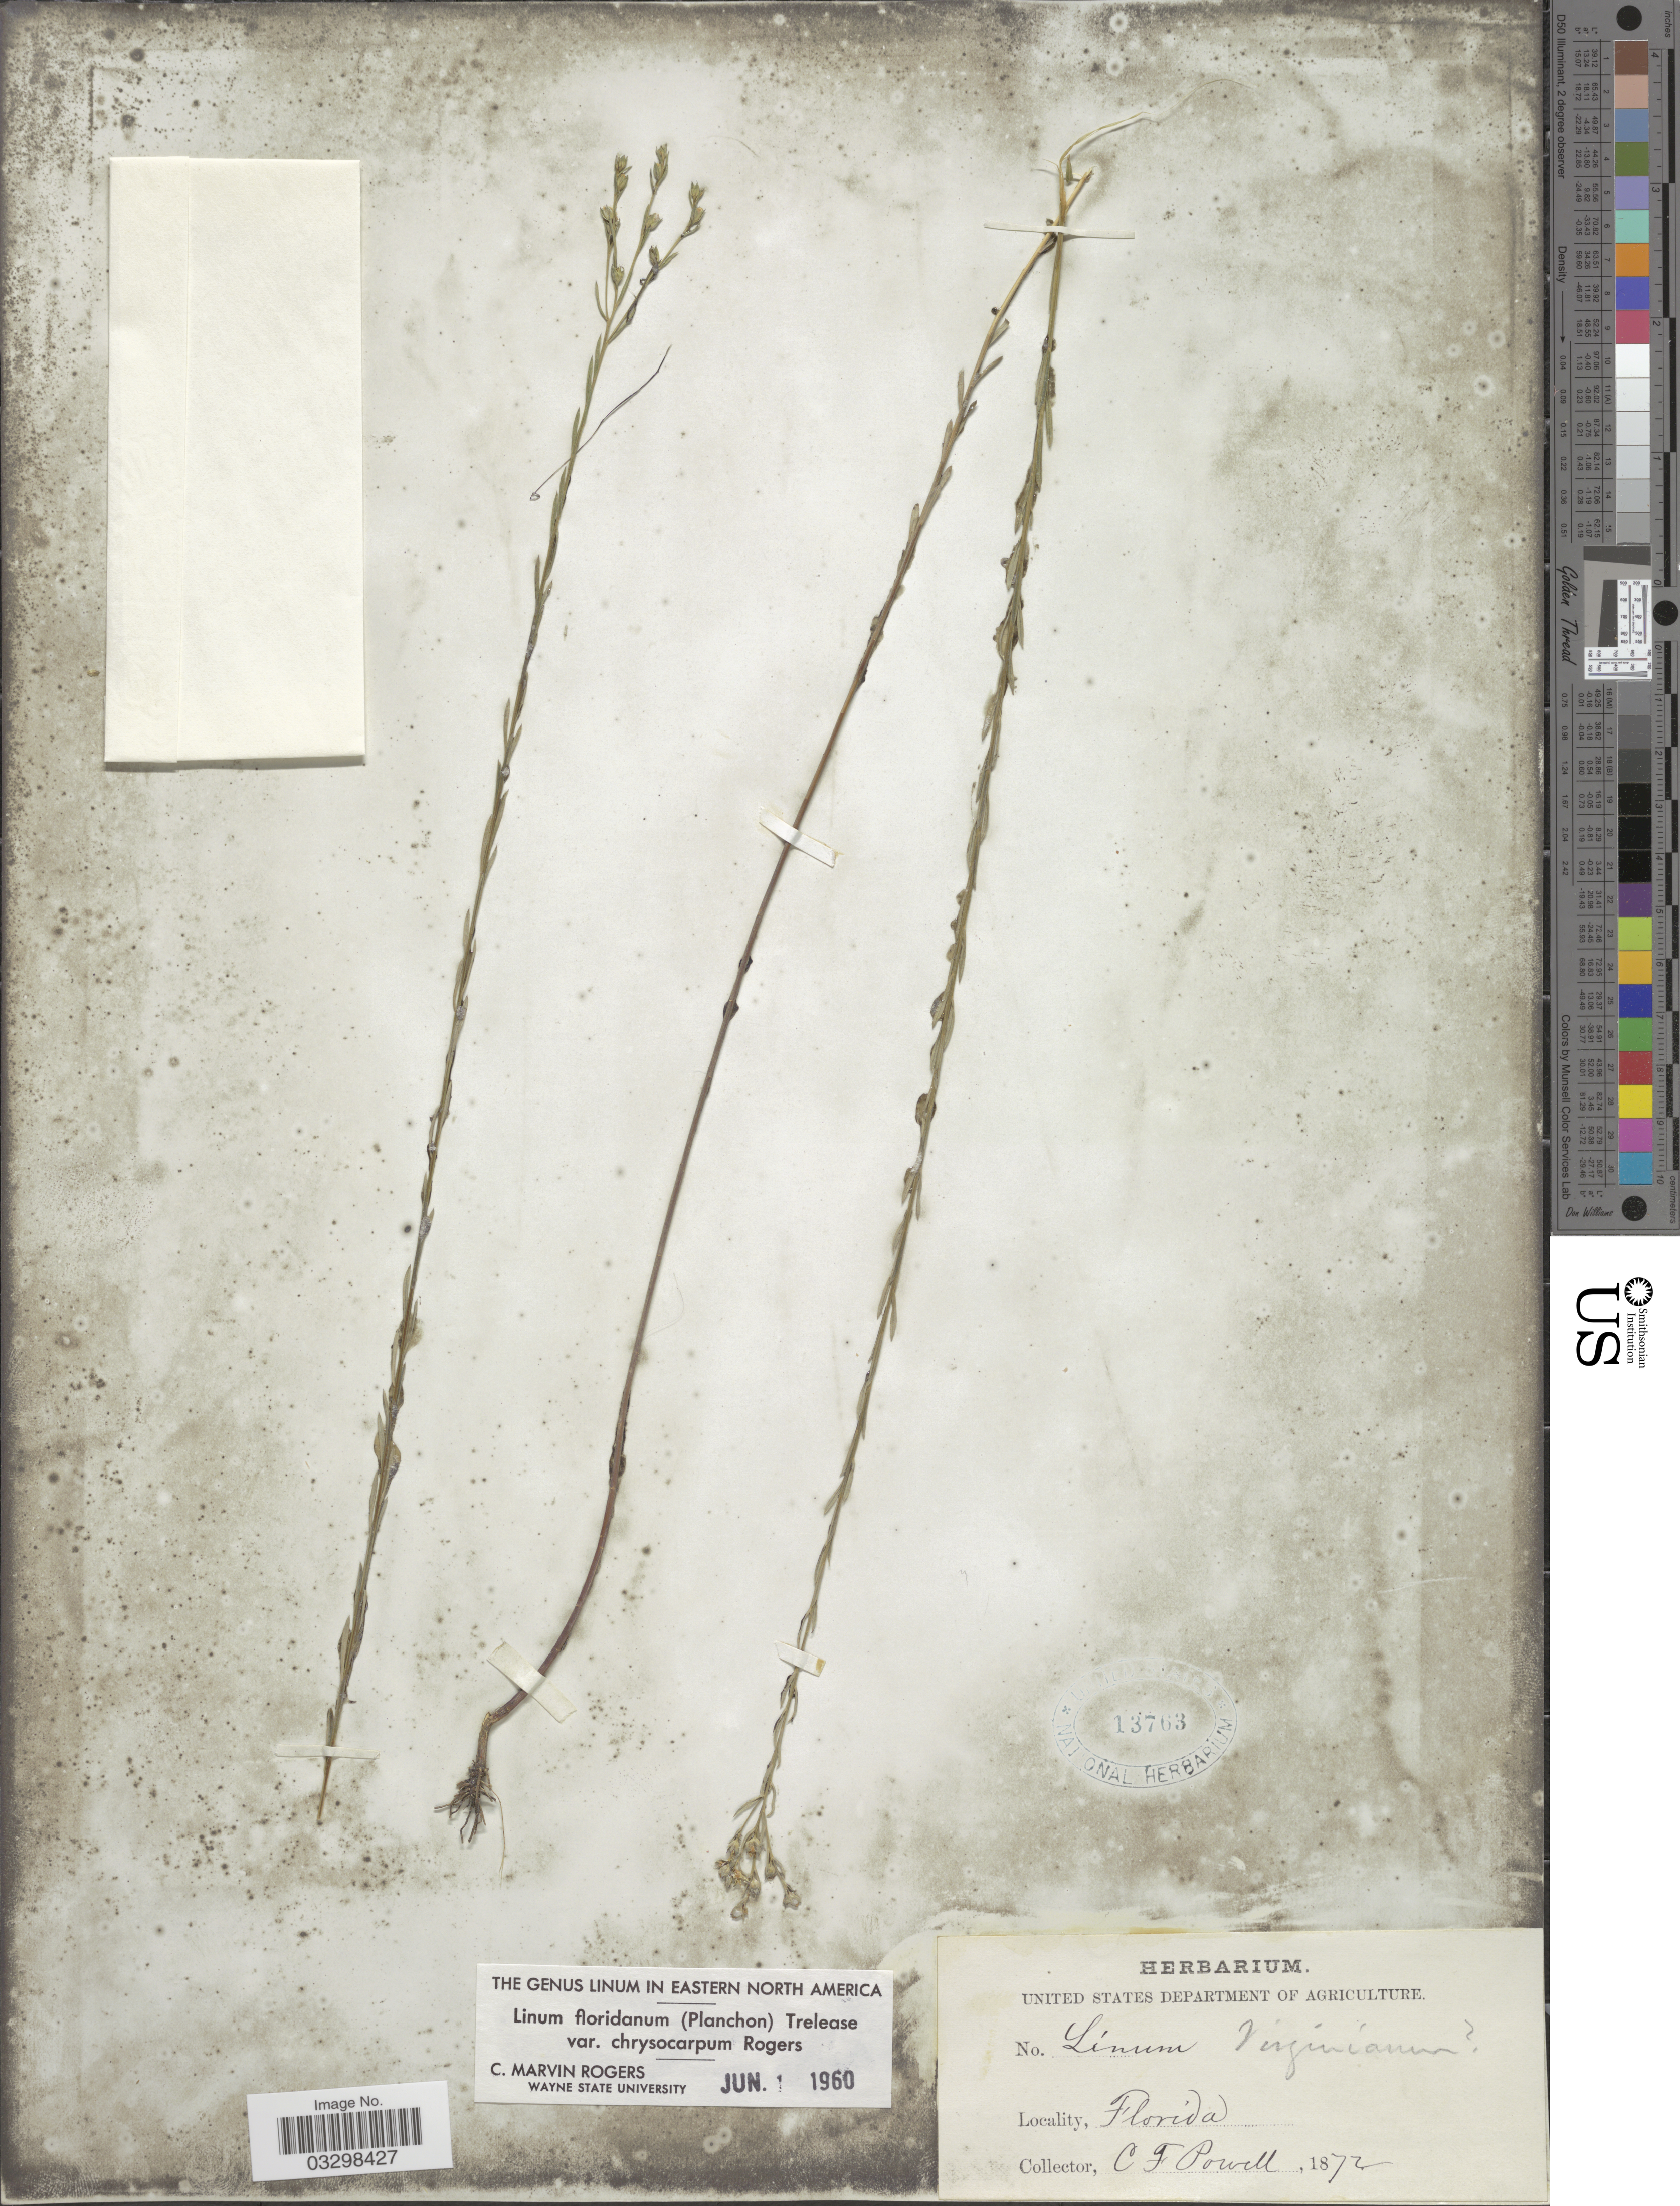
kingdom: Plantae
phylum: Tracheophyta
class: Magnoliopsida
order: Malpighiales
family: Linaceae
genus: Linum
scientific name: Linum floridanum var. chrysocarpum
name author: C.M. Rogers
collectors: C. F. Powell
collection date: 1872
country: United States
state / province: Florida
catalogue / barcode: US 13763